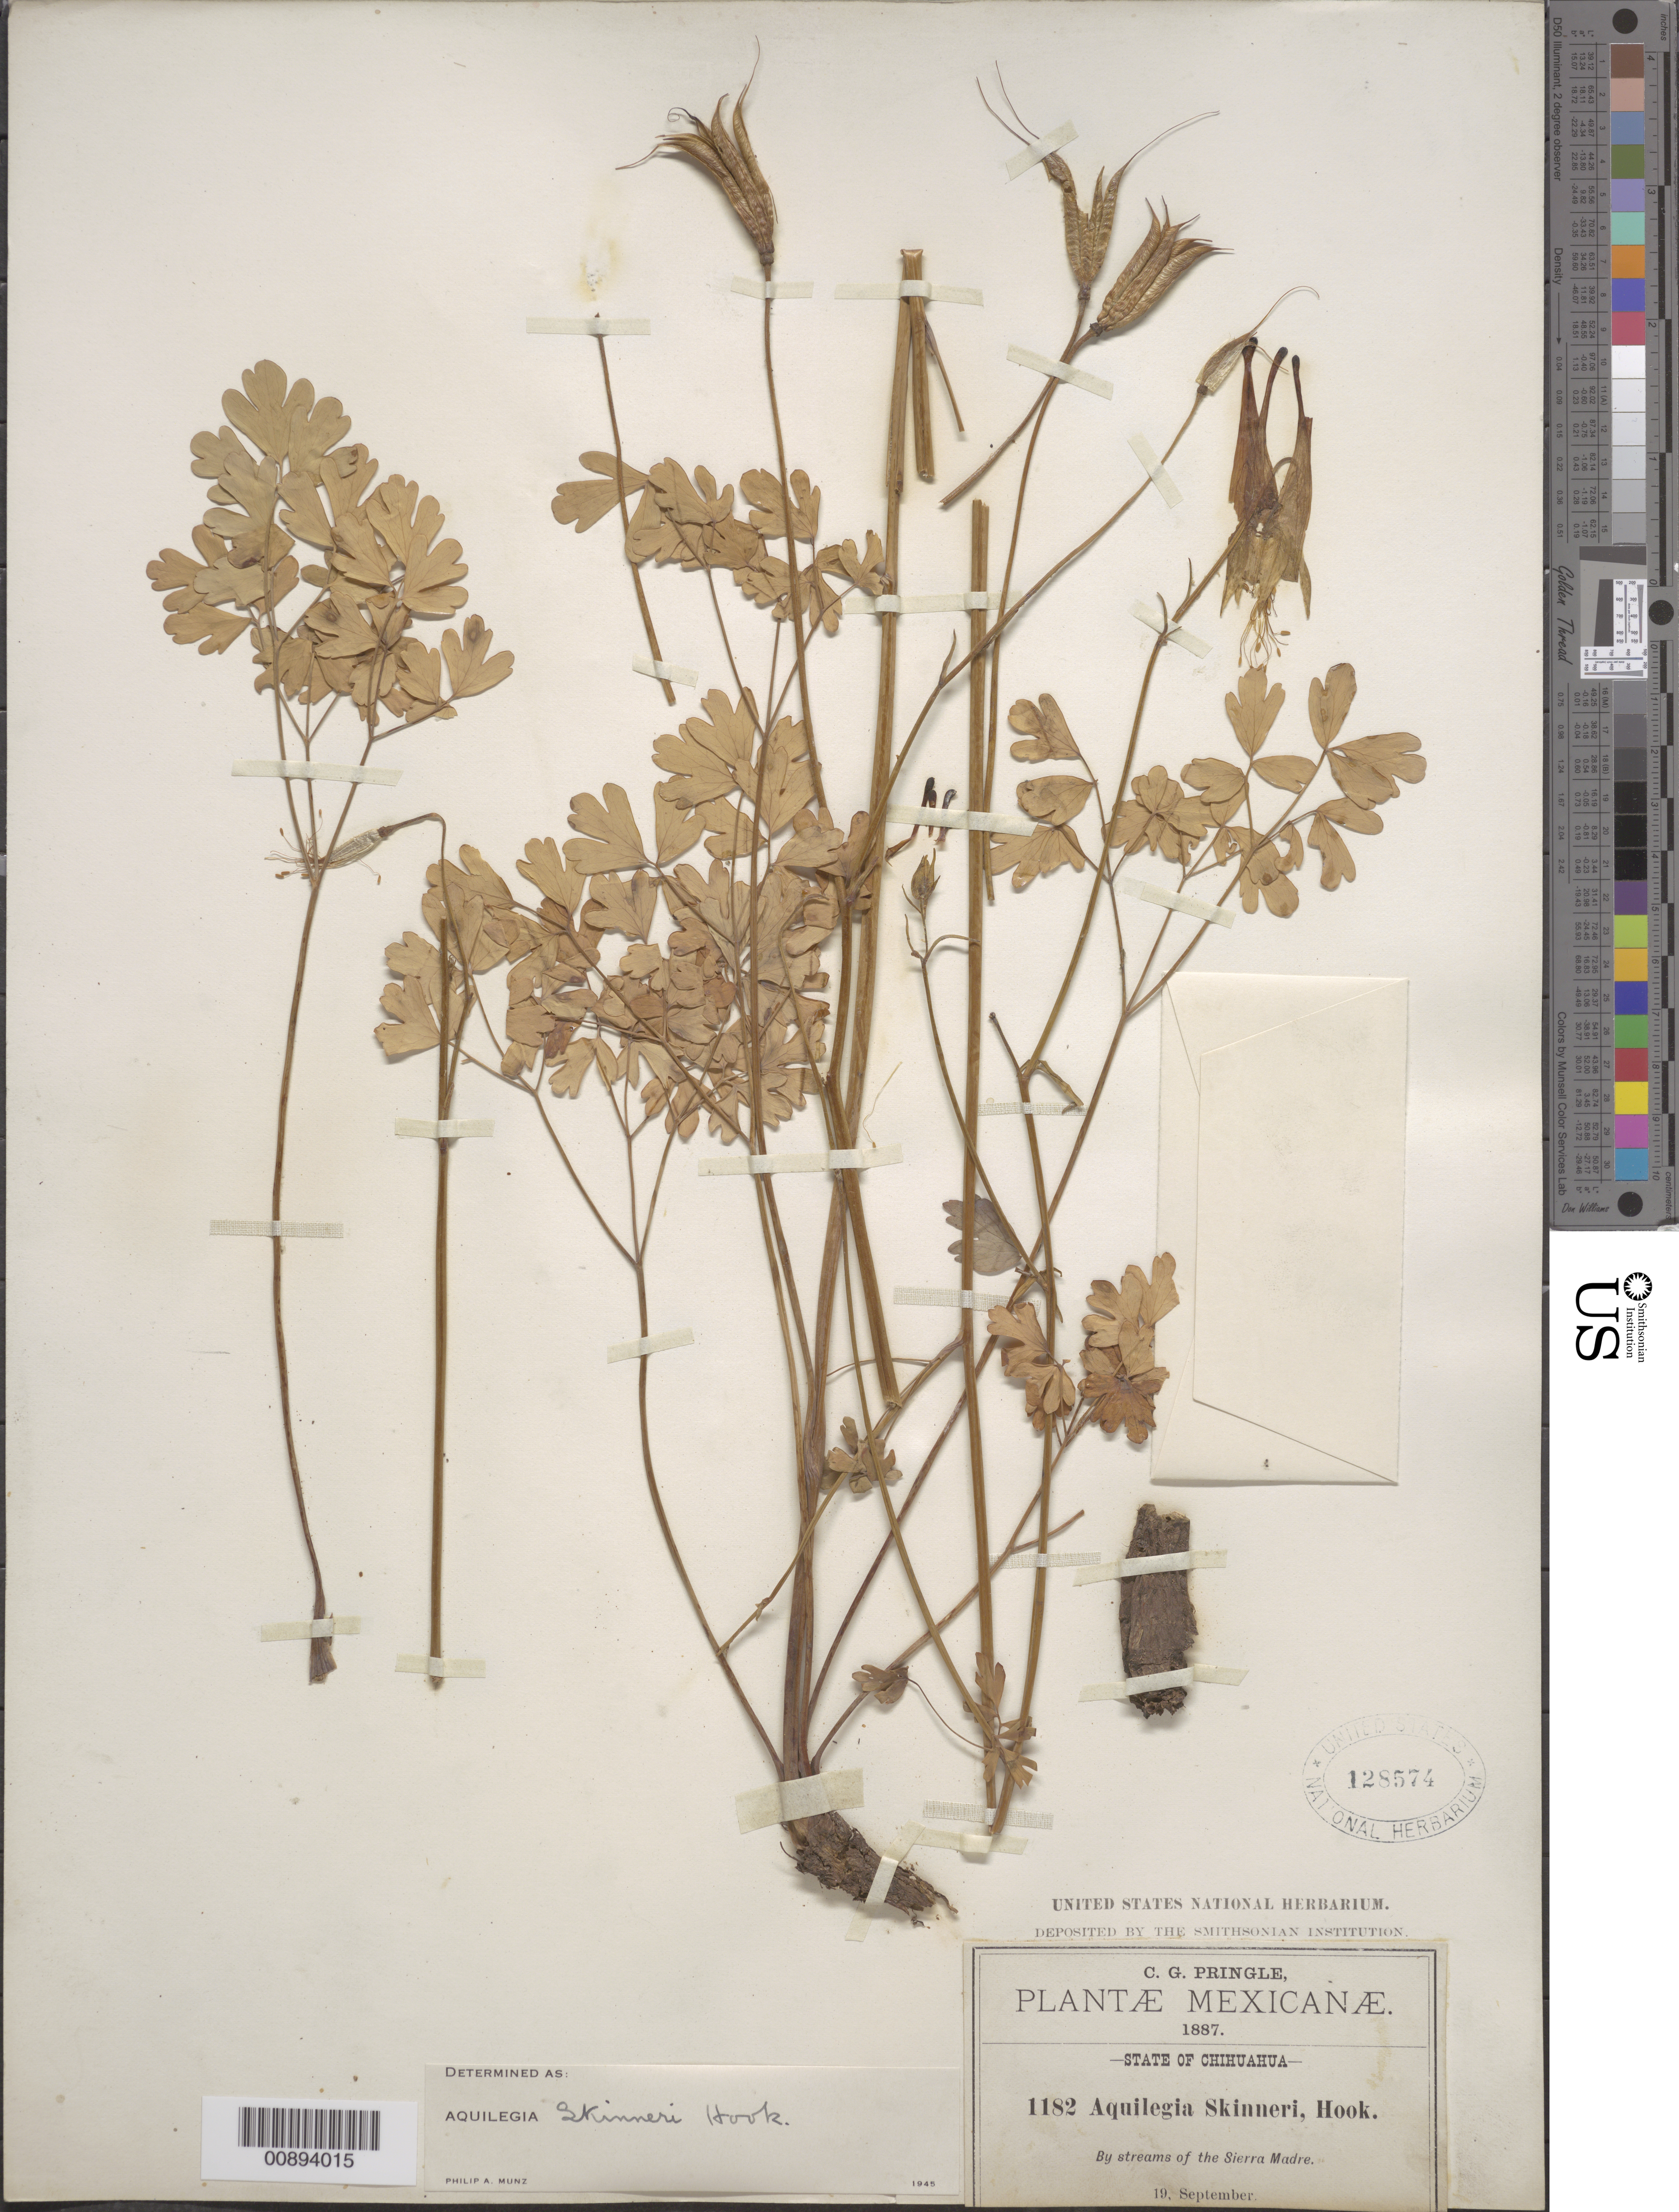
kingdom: Plantae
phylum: Tracheophyta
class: Magnoliopsida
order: Ranunculales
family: Ranunculaceae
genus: Aquilegia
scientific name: Aquilegia skinneri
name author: Hook. f.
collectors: C. G. Pringle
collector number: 1182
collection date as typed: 19 Sep 1887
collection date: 1887-09-19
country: Mexico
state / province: Chihuahua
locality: Sierra Madre, Chihuahua.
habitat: By streams.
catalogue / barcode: US 128574